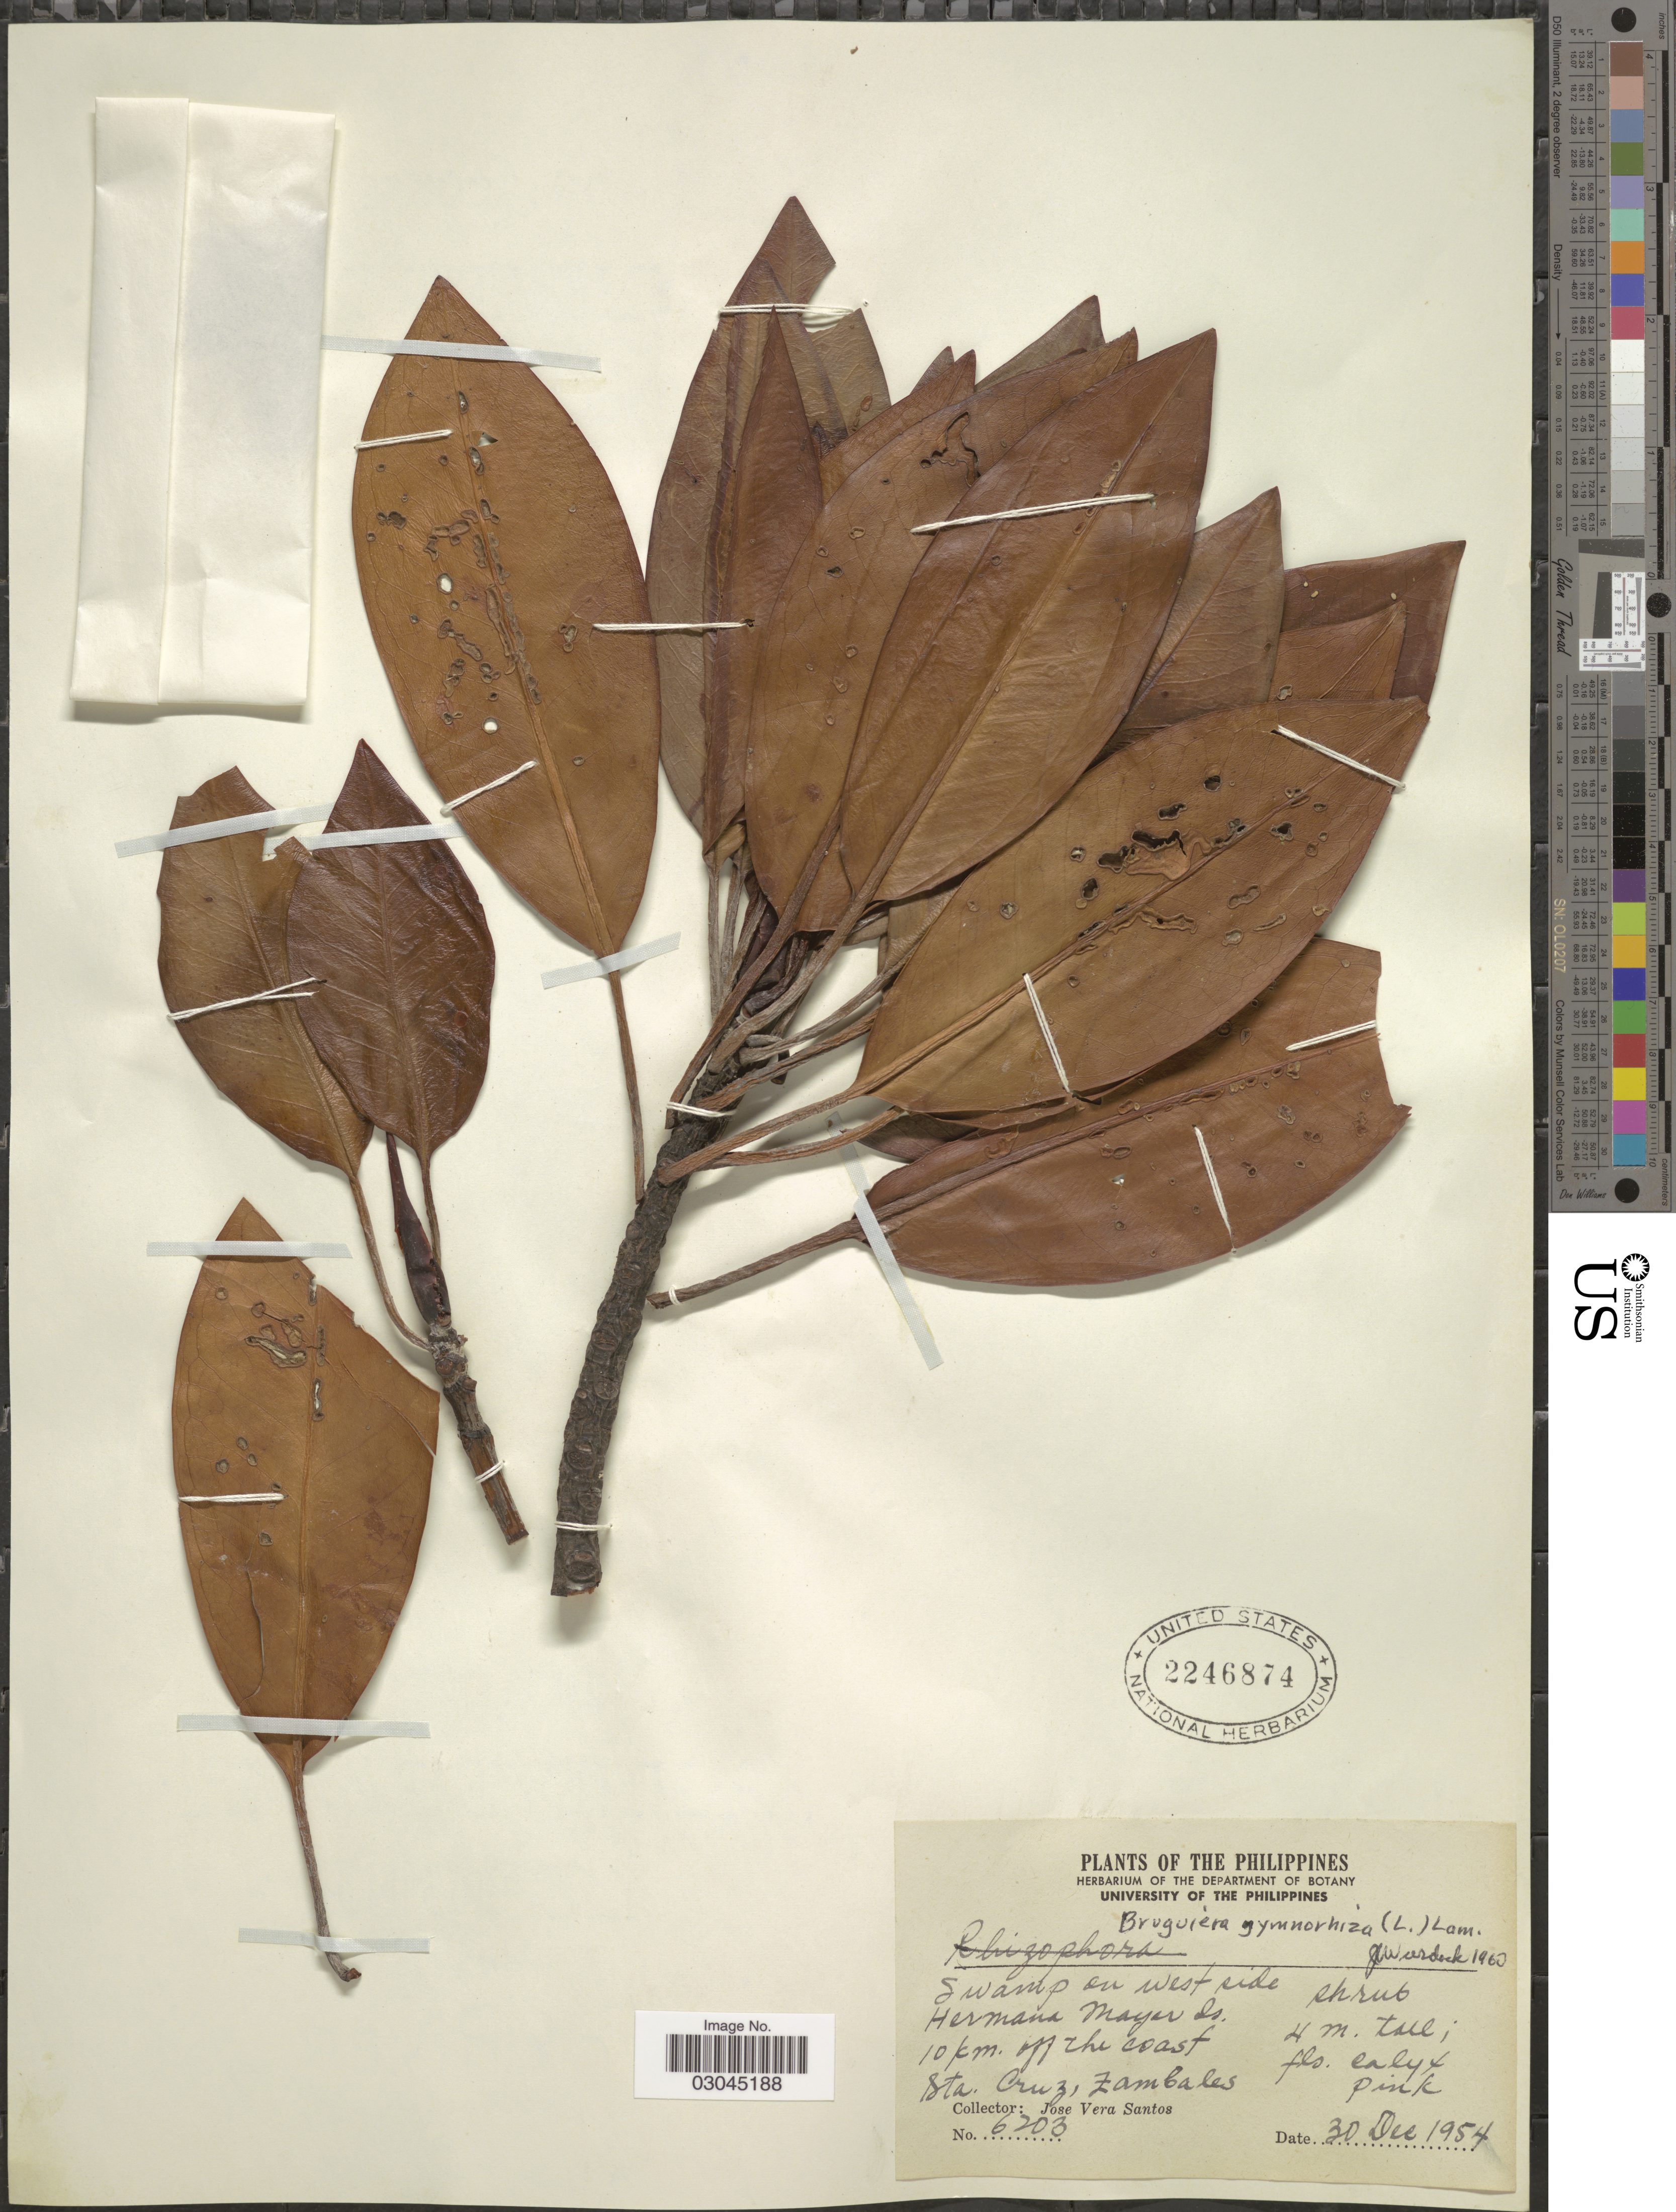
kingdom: Plantae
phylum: Tracheophyta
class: Magnoliopsida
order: Malpighiales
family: Rhizophoraceae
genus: Bruguiera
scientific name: Bruguiera gymnorhiza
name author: (L.) Savigny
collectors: J. Santos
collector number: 6203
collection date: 1954-12-30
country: Philippines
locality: Swamp on west side Hermana Mayor Is. 10 km. off the coast Sta. Cruz, Zambales.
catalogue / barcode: US 2246874